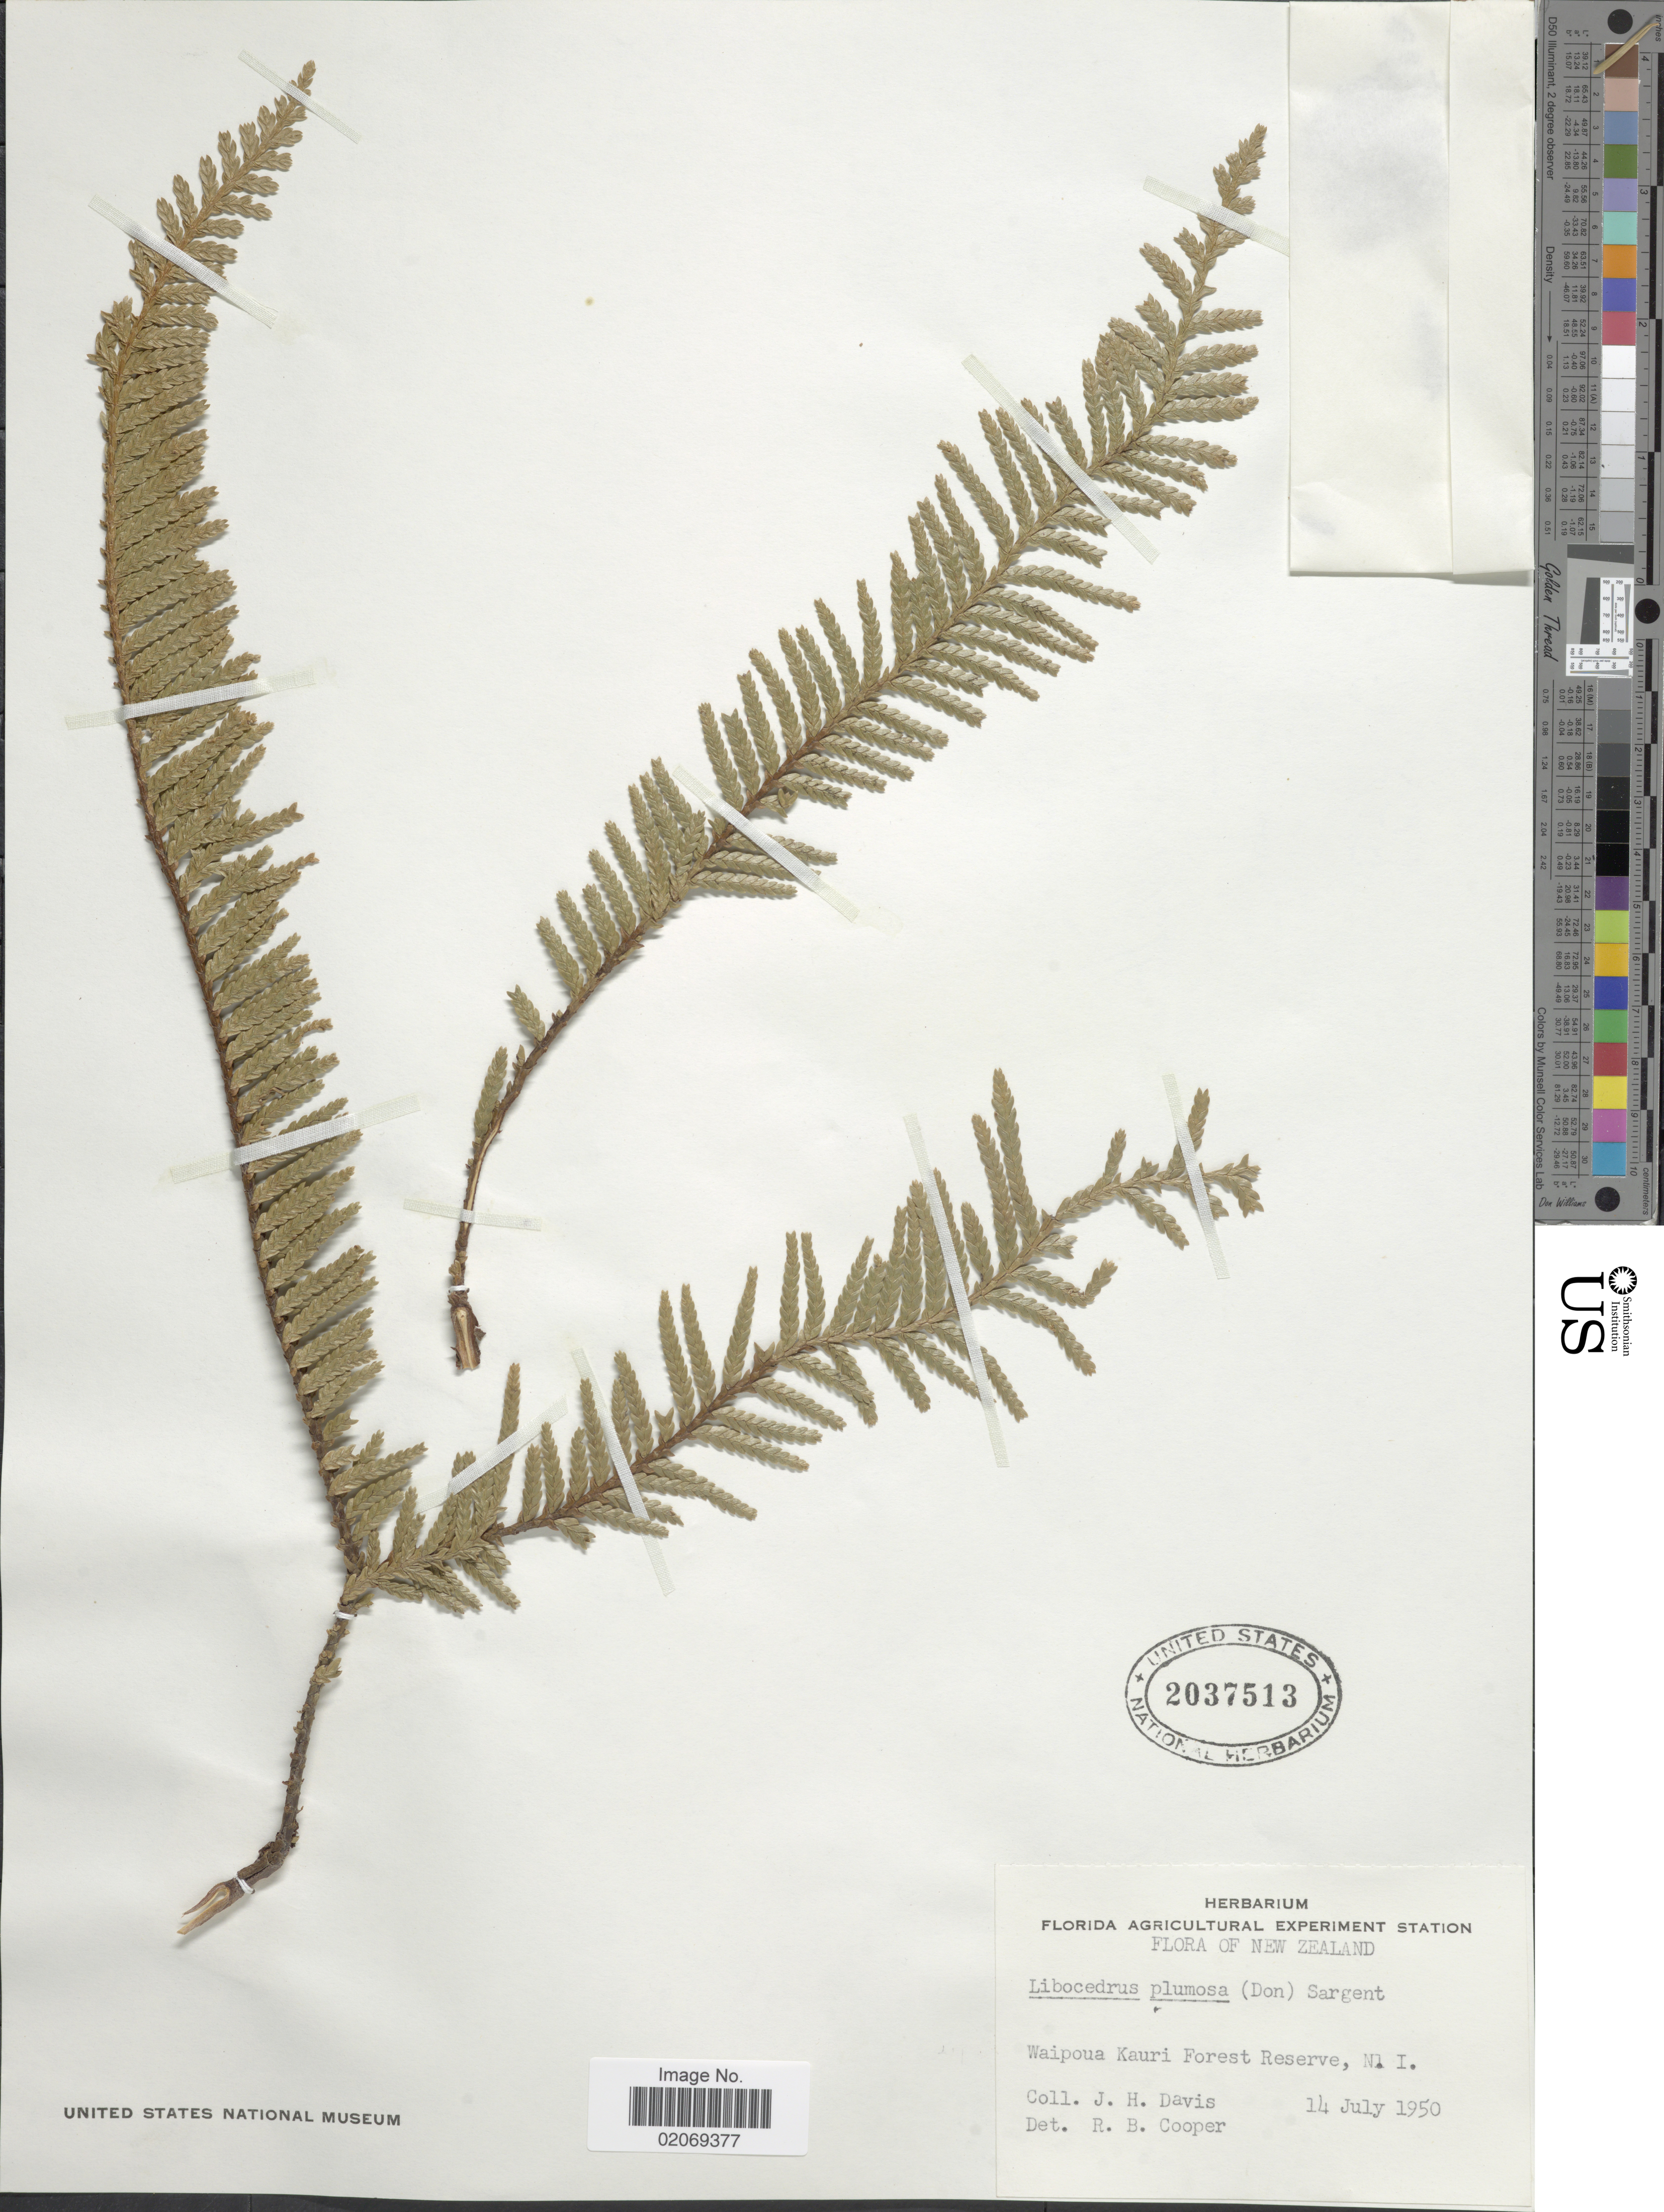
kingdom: Plantae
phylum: Tracheophyta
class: Pinopsida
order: Pinales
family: Cupressaceae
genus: Libocedrus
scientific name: Libocedrus plumosa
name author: (D. Don) Druce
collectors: J. Davis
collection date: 1950-07-14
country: New Zealand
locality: Waipoua Kauri Forest Reserve, N. I.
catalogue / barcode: US 2037513